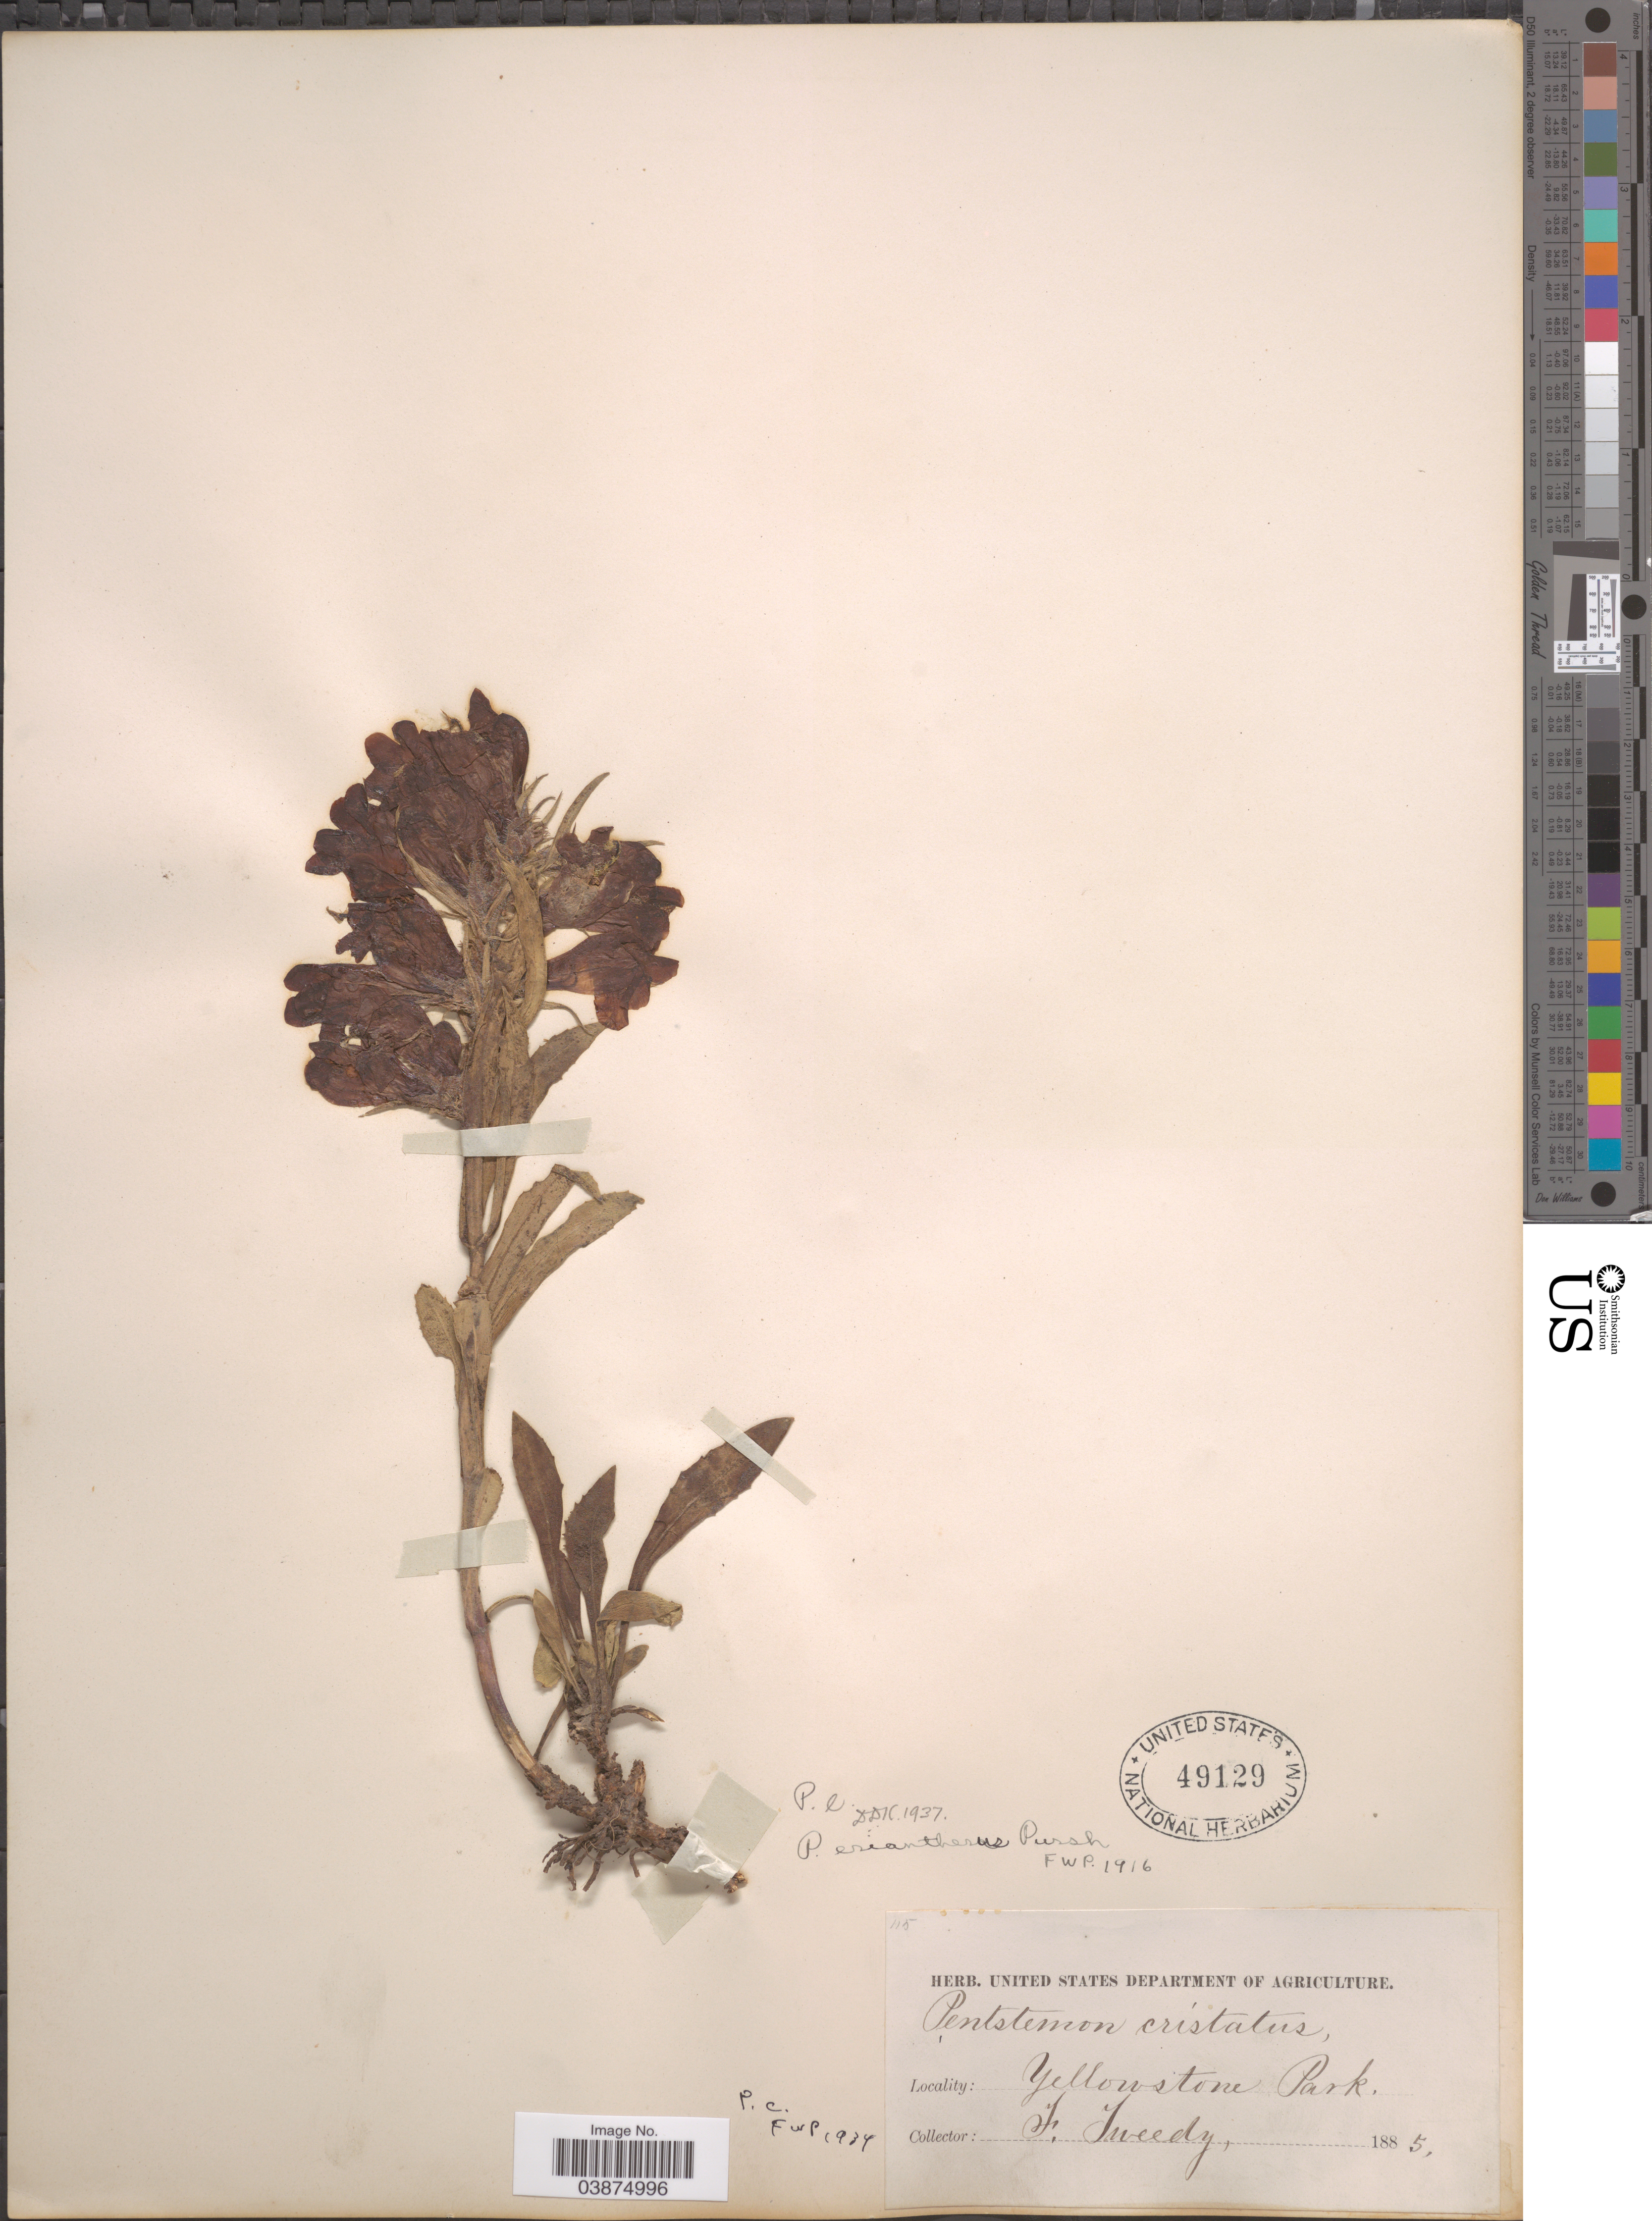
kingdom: Plantae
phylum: Tracheophyta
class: Magnoliopsida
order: Lamiales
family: Plantaginaceae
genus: Penstemon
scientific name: Penstemon eriantherus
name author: Pursh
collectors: F. Tweedy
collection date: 1885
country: United States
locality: Yellowstone Park.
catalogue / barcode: US 49129